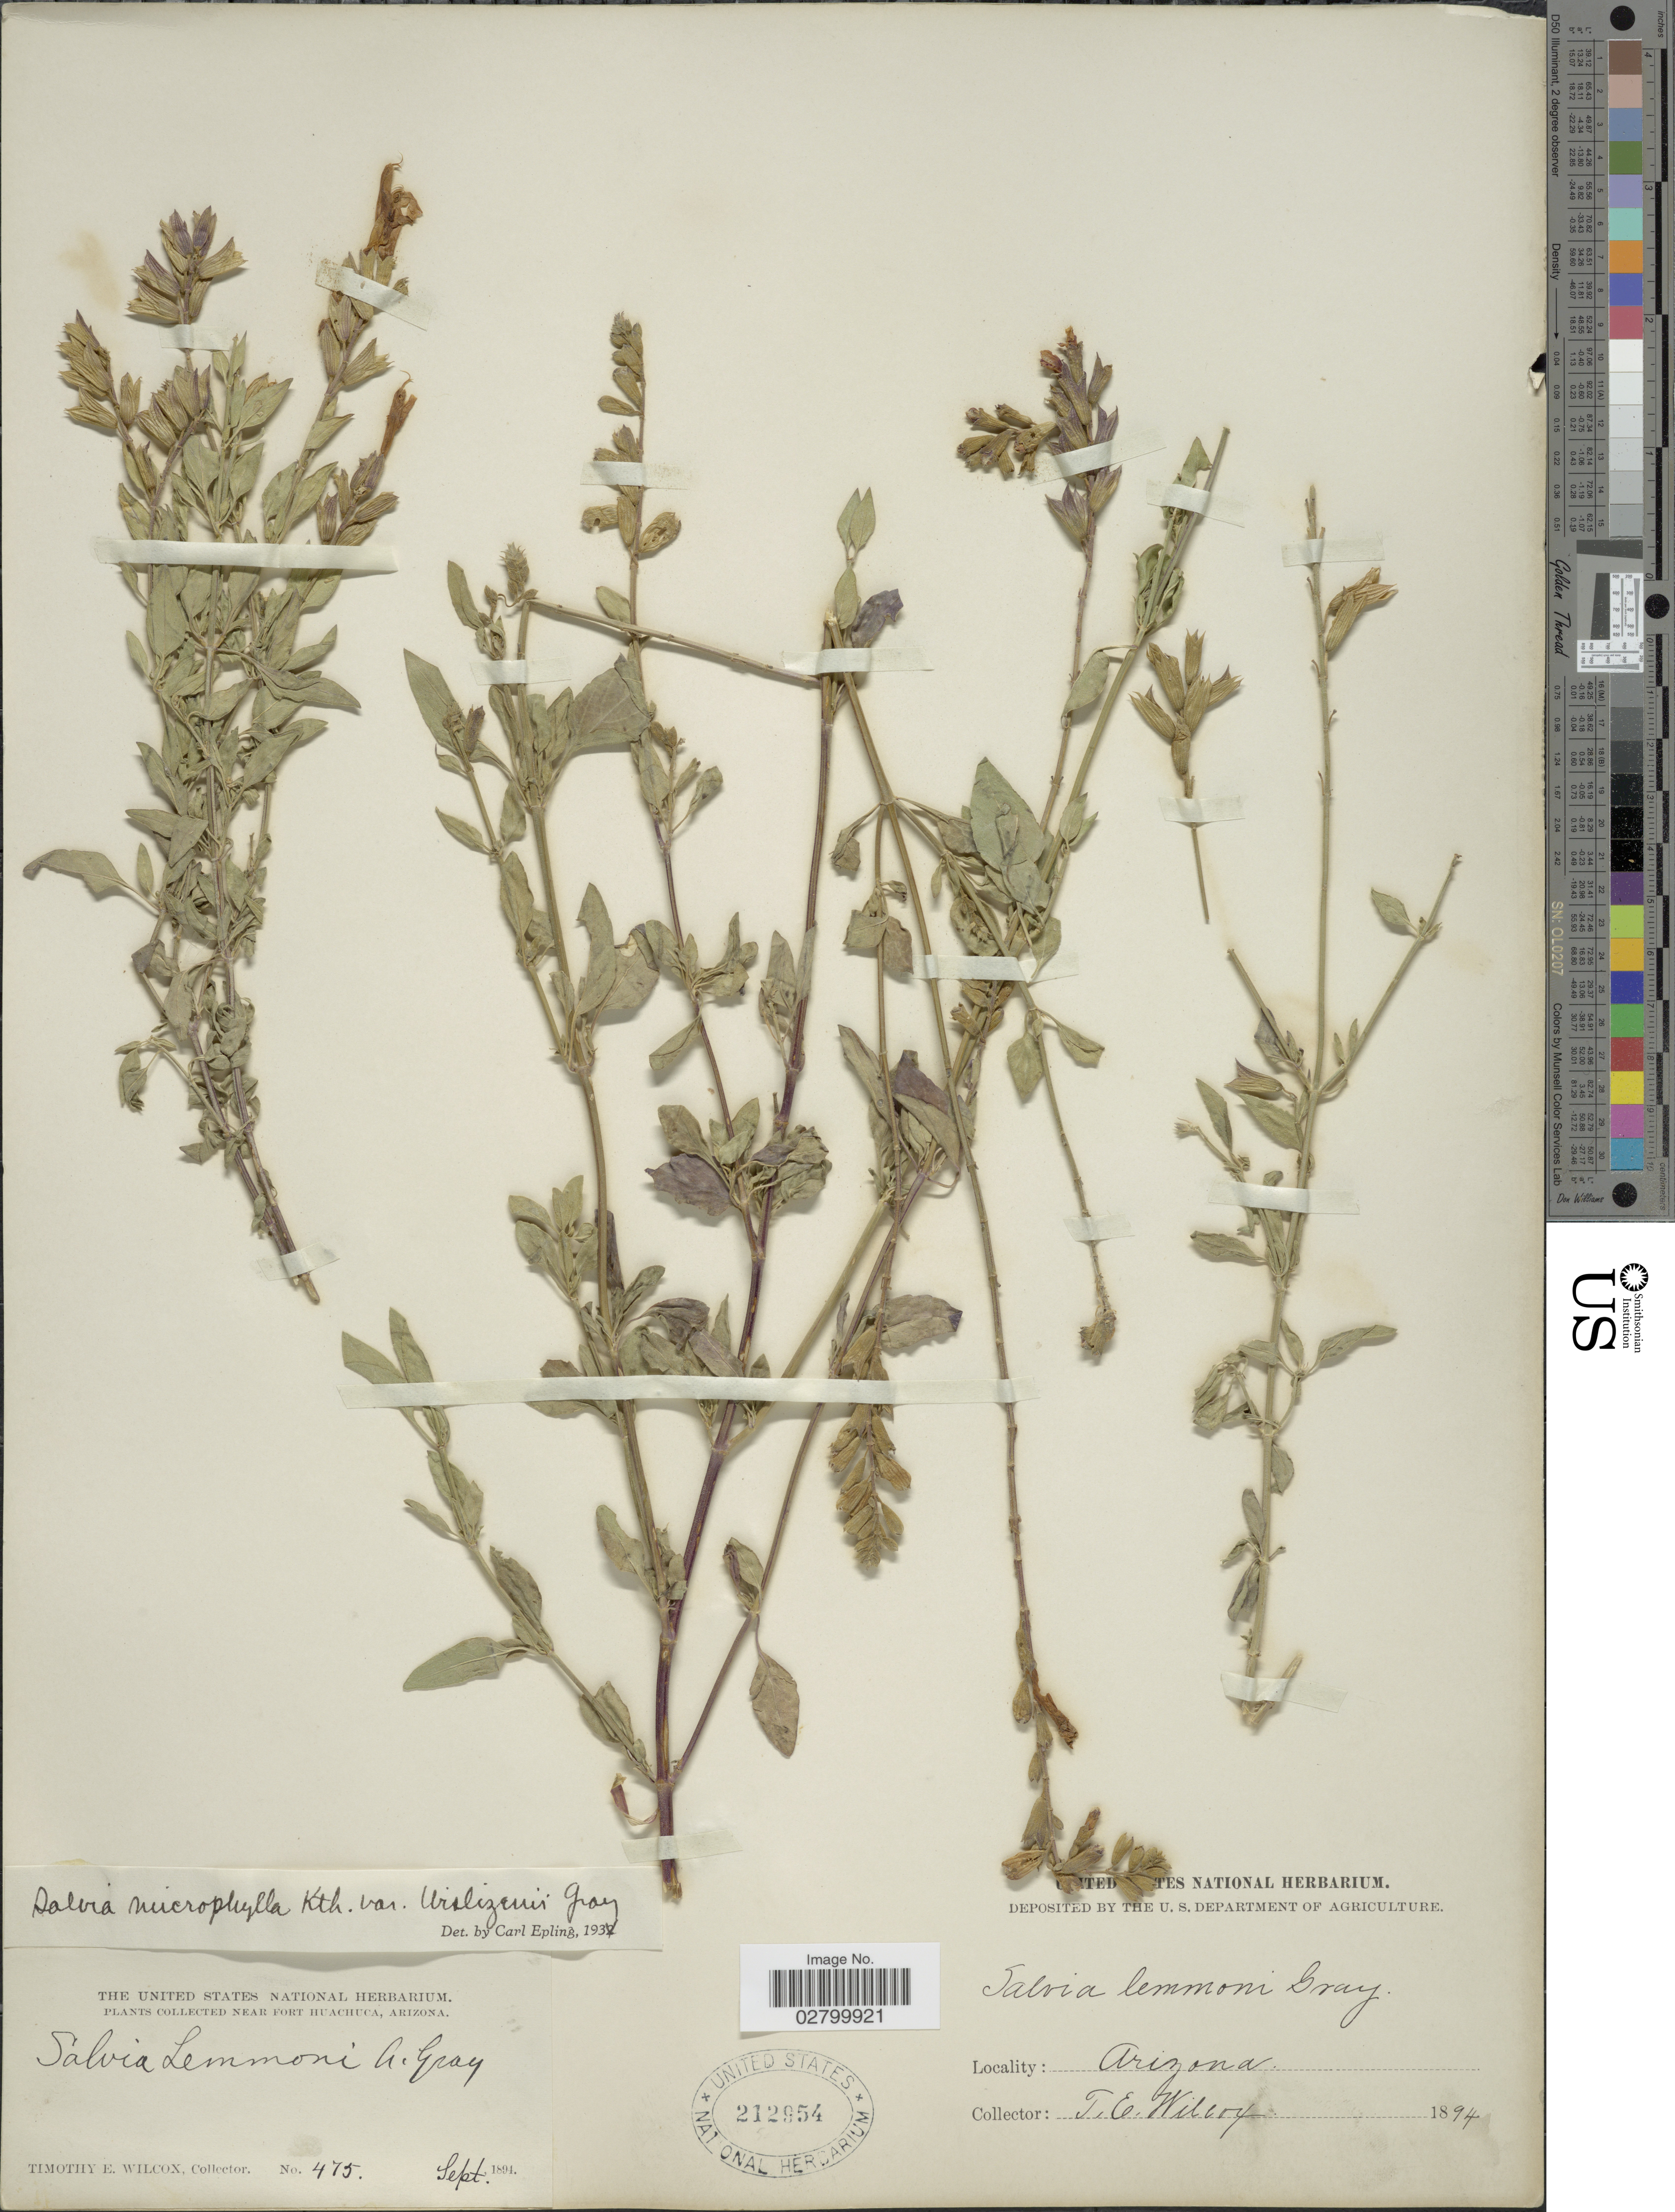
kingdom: Plantae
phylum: Tracheophyta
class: Magnoliopsida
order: Lamiales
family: Lamiaceae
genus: Salvia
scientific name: Salvia microphylla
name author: Kunth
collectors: T. E. Wilcox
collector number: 475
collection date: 1894-09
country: United States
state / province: Arizona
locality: Near Fort Huachuca.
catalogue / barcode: US 212954